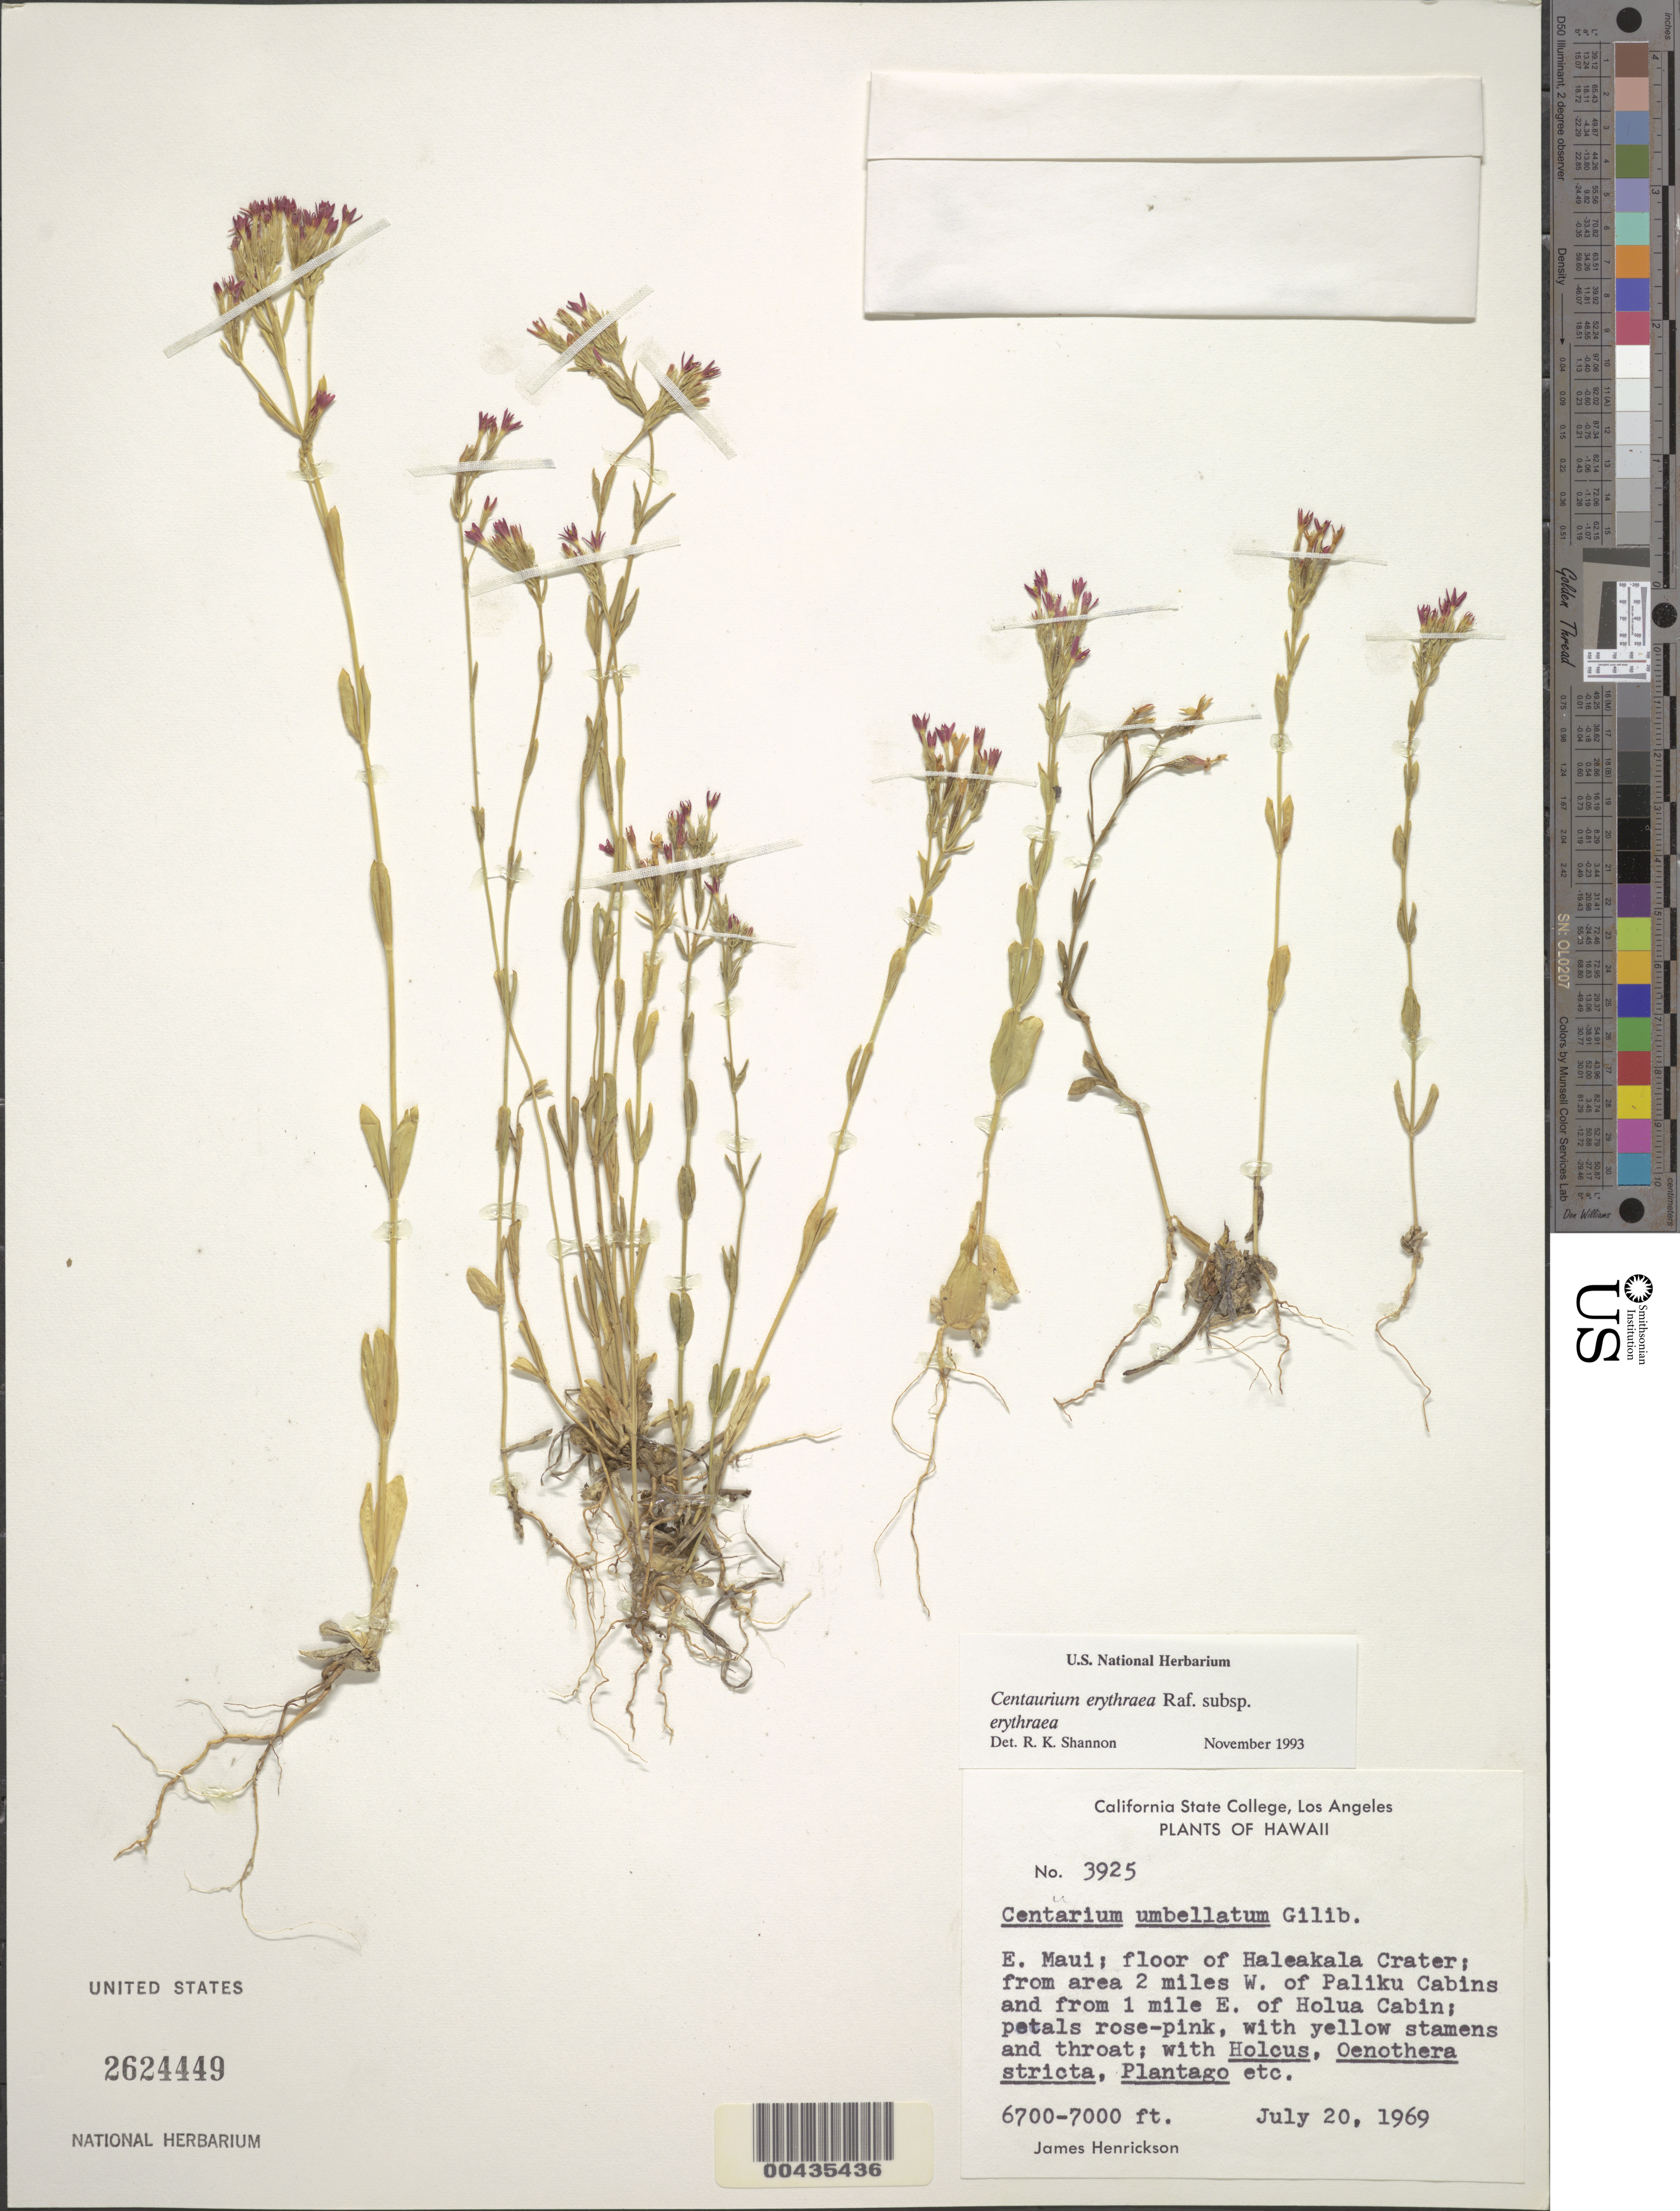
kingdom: Plantae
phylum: Tracheophyta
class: Magnoliopsida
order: Gentianales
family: Gentianaceae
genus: Centaurium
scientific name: Centaurium erythraea subsp. erythraea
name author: Rafn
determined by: Shannon, R. K., (UNITED STATES)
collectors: J. S. Henrickson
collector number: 3925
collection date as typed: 20 Jul 1969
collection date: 1969-07-20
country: United States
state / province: Hawaii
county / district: Maui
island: Maui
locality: E Maui, floor of Haleakala Crater, from area 2 mi W of Paliku Cabins and from 1 mi E of Holua Cabin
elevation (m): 2042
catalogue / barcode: US 2624449